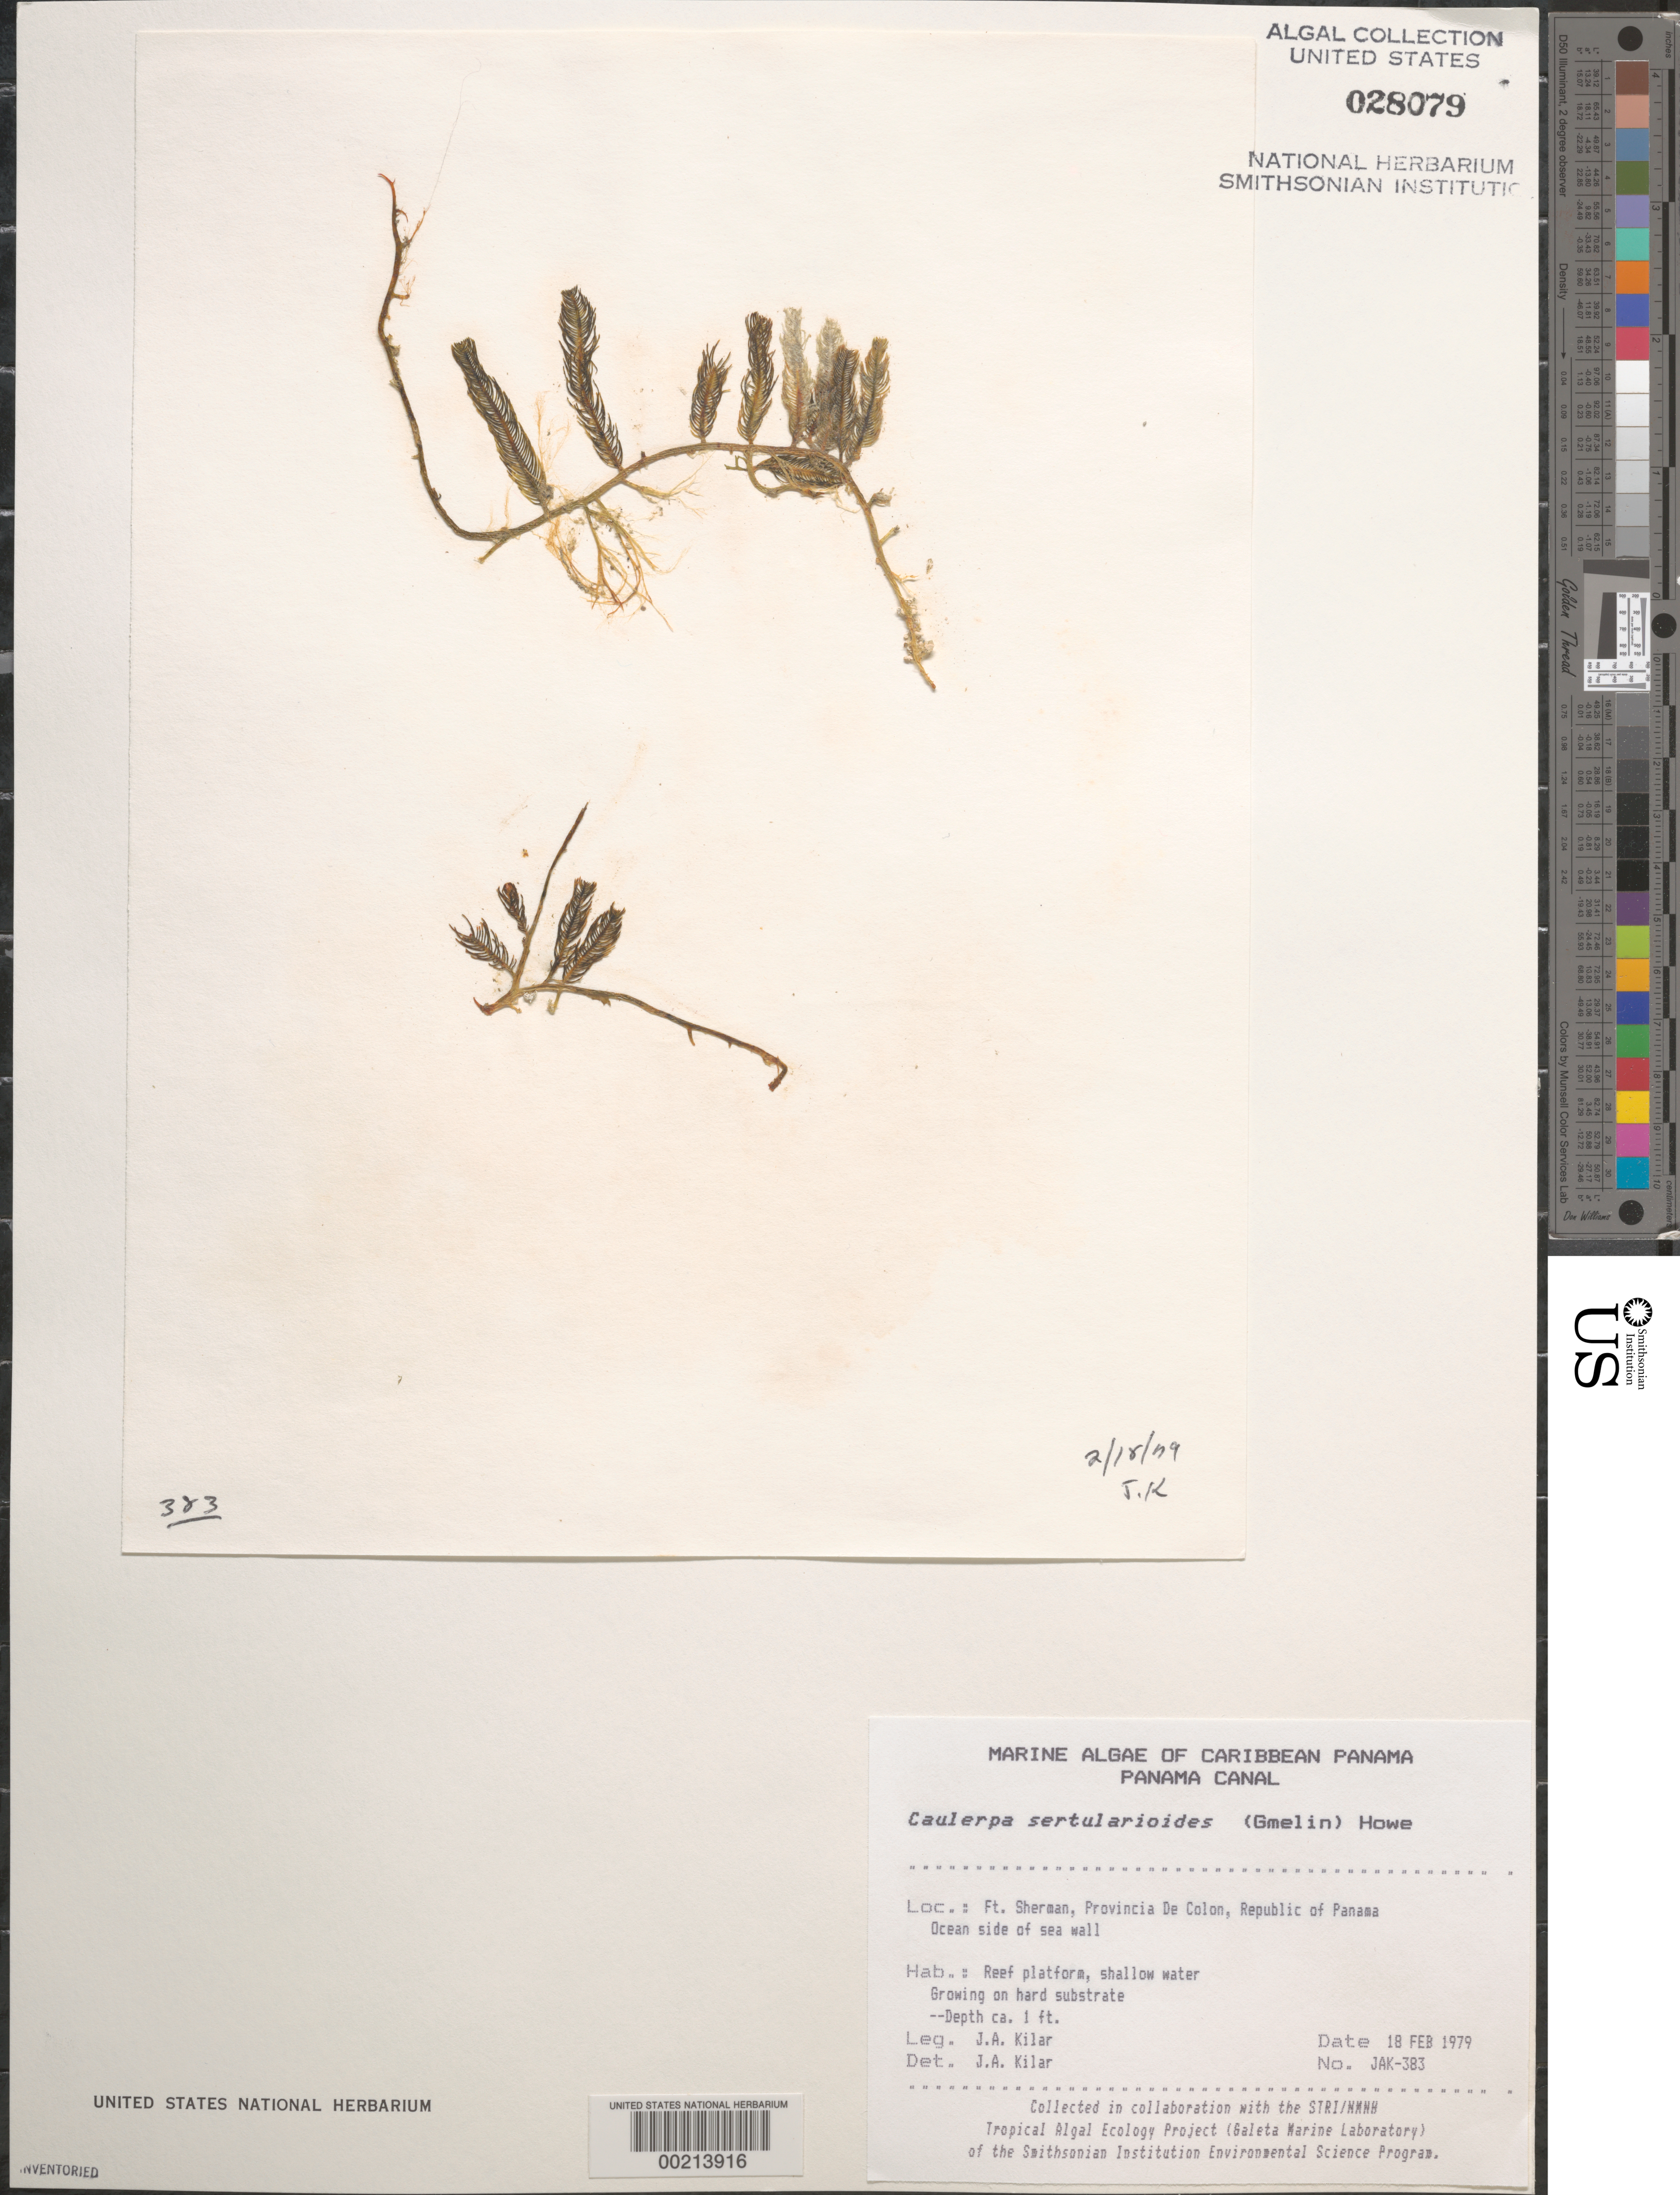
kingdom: Plantae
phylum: Chlorophyta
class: Ulvophyceae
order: Bryopsidales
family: Caulerpaceae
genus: Caulerpa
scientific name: Caulerpa sertularioides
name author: (S.G. Gmel.) M. Howe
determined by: Kilar, J. A.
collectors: J. A. Kilar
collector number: JAK-383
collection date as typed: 18 Feb 1979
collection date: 1979-02-18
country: Panama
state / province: Colón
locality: Fort Sherman, Panama Canal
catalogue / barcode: US 28079